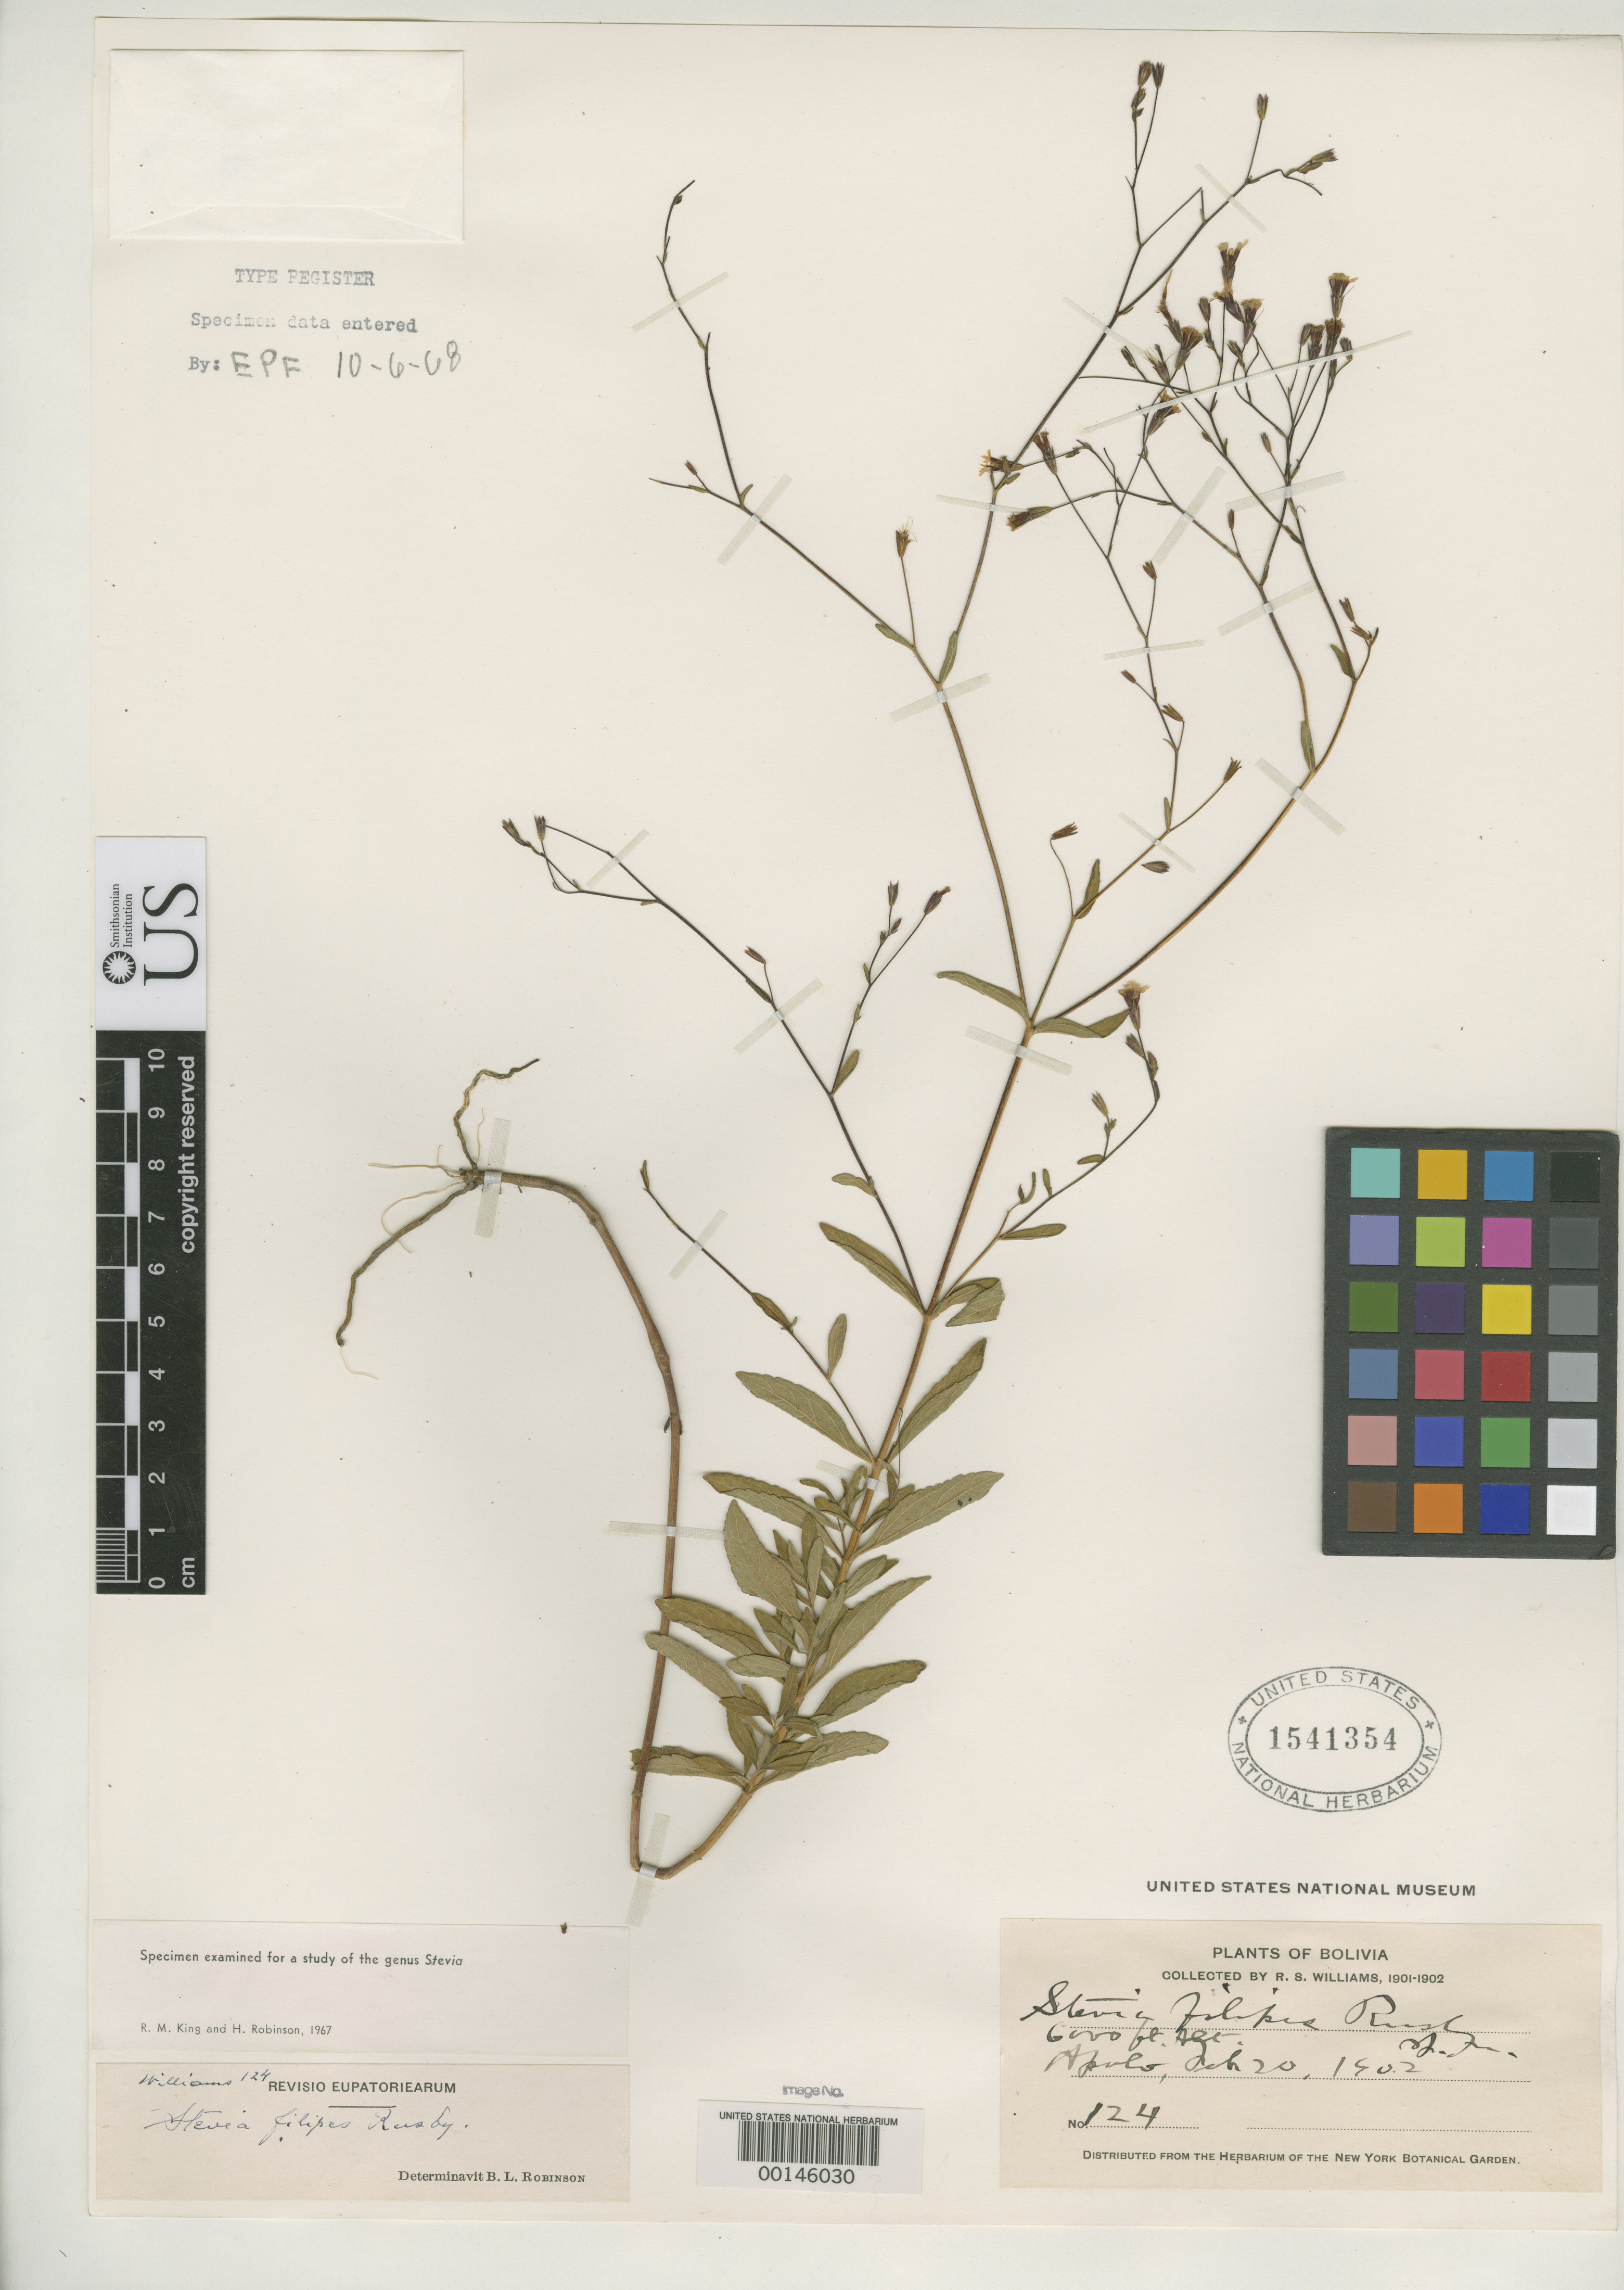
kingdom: Plantae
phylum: Tracheophyta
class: Magnoliopsida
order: Asterales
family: Asteraceae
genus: Stevia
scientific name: Stevia filipes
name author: Rusby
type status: Isotype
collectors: R. S. Williams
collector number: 124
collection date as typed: Feb. 20, 1902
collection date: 1902-02-20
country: Bolivia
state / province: La Paz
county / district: Franz Tamayo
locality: Apolo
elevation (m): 1829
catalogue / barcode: US 1541354